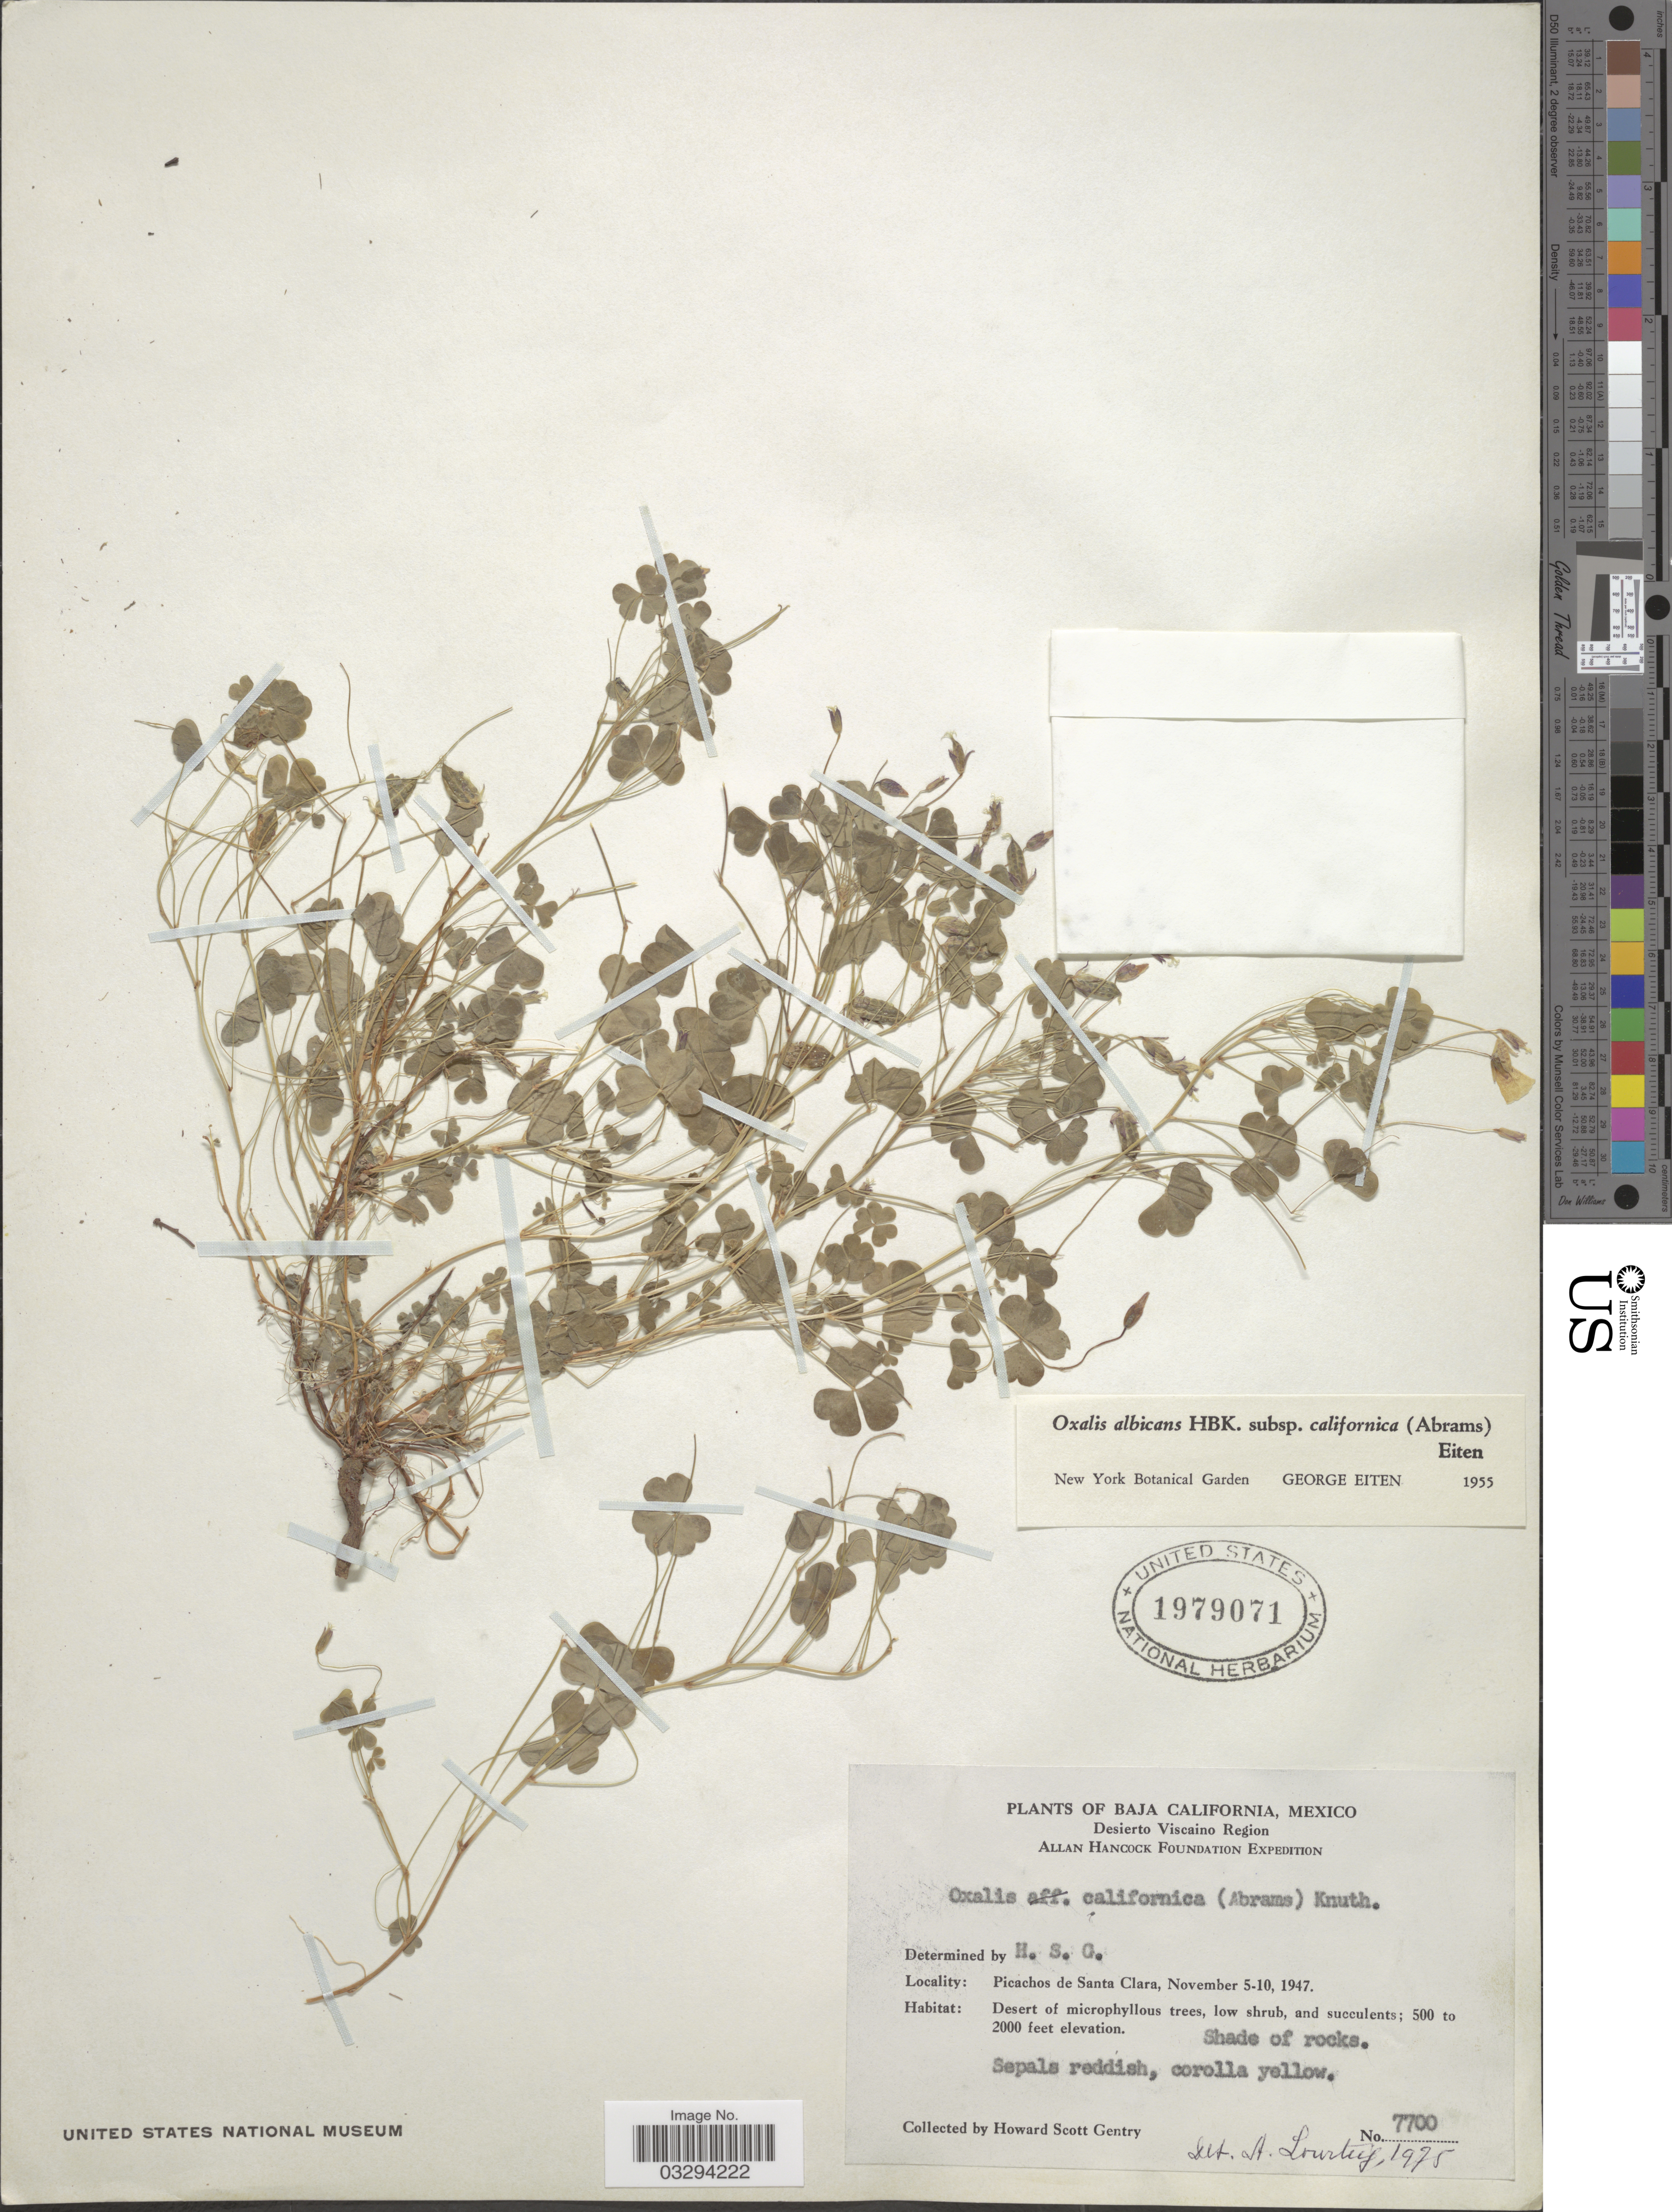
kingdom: Plantae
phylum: Tracheophyta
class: Magnoliopsida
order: Oxalidales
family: Oxalidaceae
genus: Oxalis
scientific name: Oxalis californica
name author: (Abrams) R. Knuth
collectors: H. S. Gentry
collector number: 7700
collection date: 1947-11-05/1947-11-10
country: Mexico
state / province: Baja California Sur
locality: Desierto Viscaino Region. Piachos de Santa Clara.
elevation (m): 152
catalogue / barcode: US 1979071